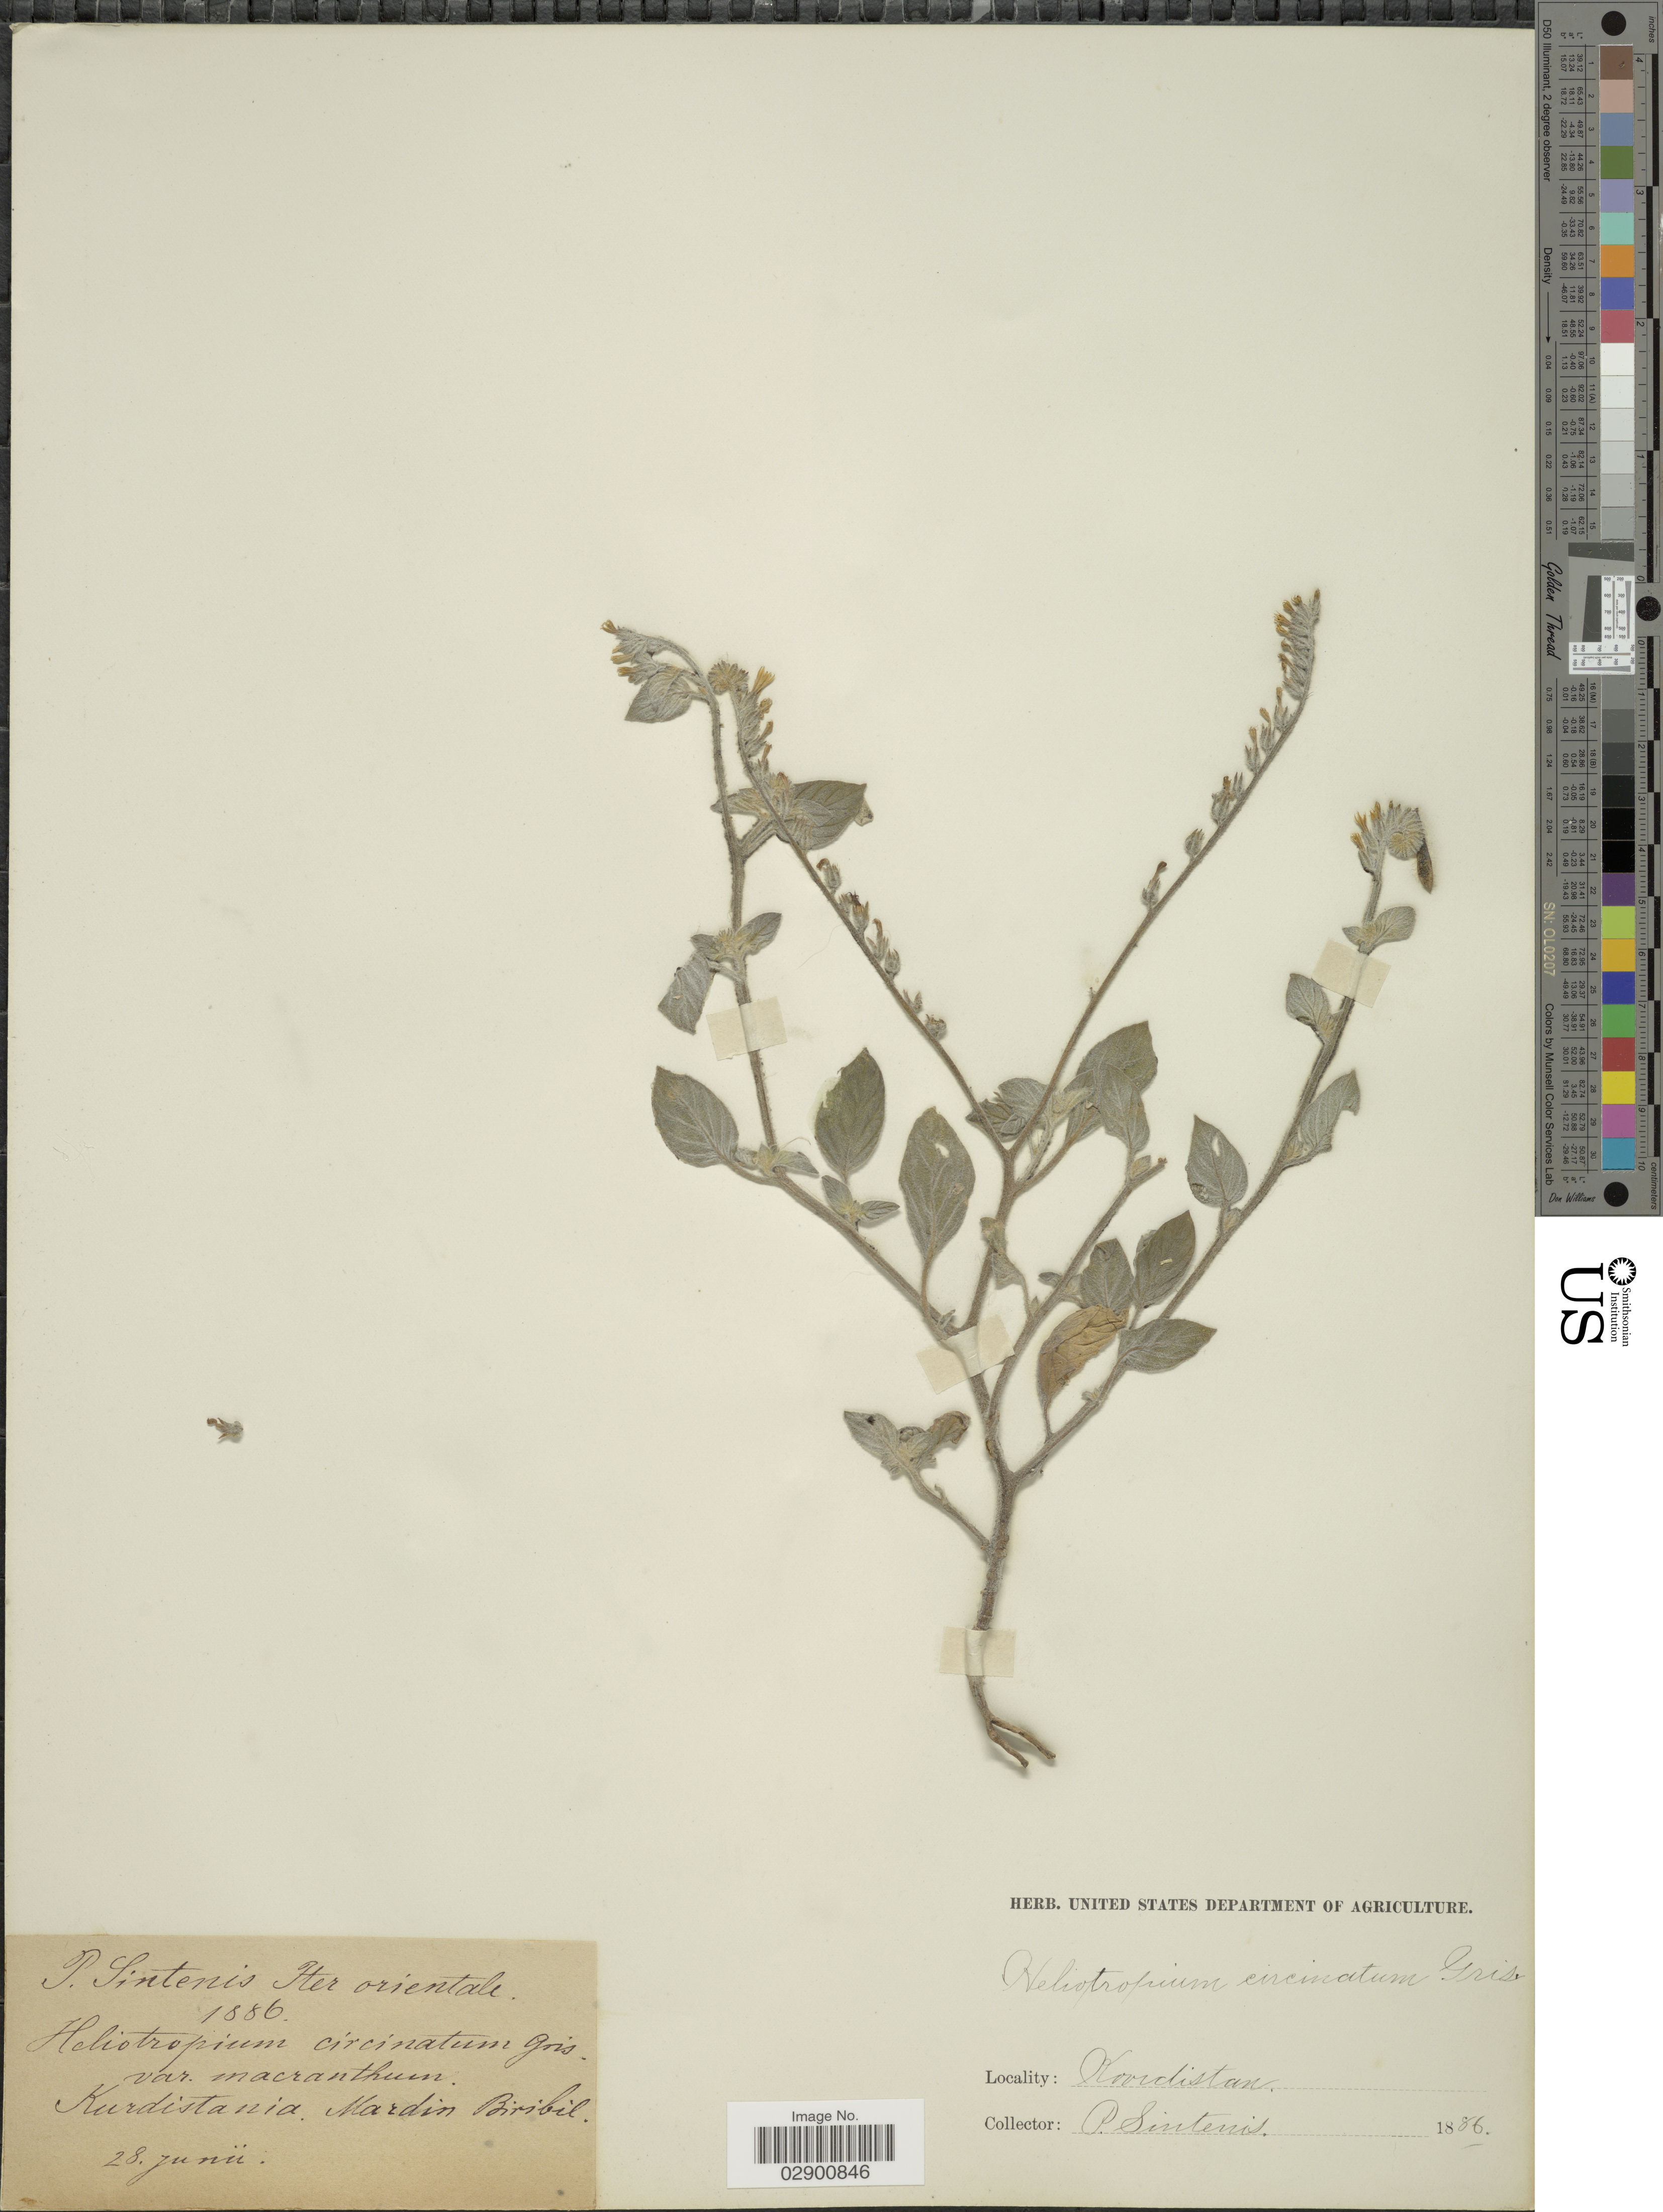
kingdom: Plantae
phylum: Tracheophyta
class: Magnoliopsida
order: Boraginales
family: Heliotropiaceae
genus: Heliotropium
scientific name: Heliotropium circinatum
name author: Griseb.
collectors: P. Sintenis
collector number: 1195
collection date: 1888-06-28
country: Turkey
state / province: Mardin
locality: Iter orientale. Kurdistania. Mardin Binibil.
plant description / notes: This collection is part of Paul Sintenis' “Iter Orientale 1888” trip, and the collector number is 1195.